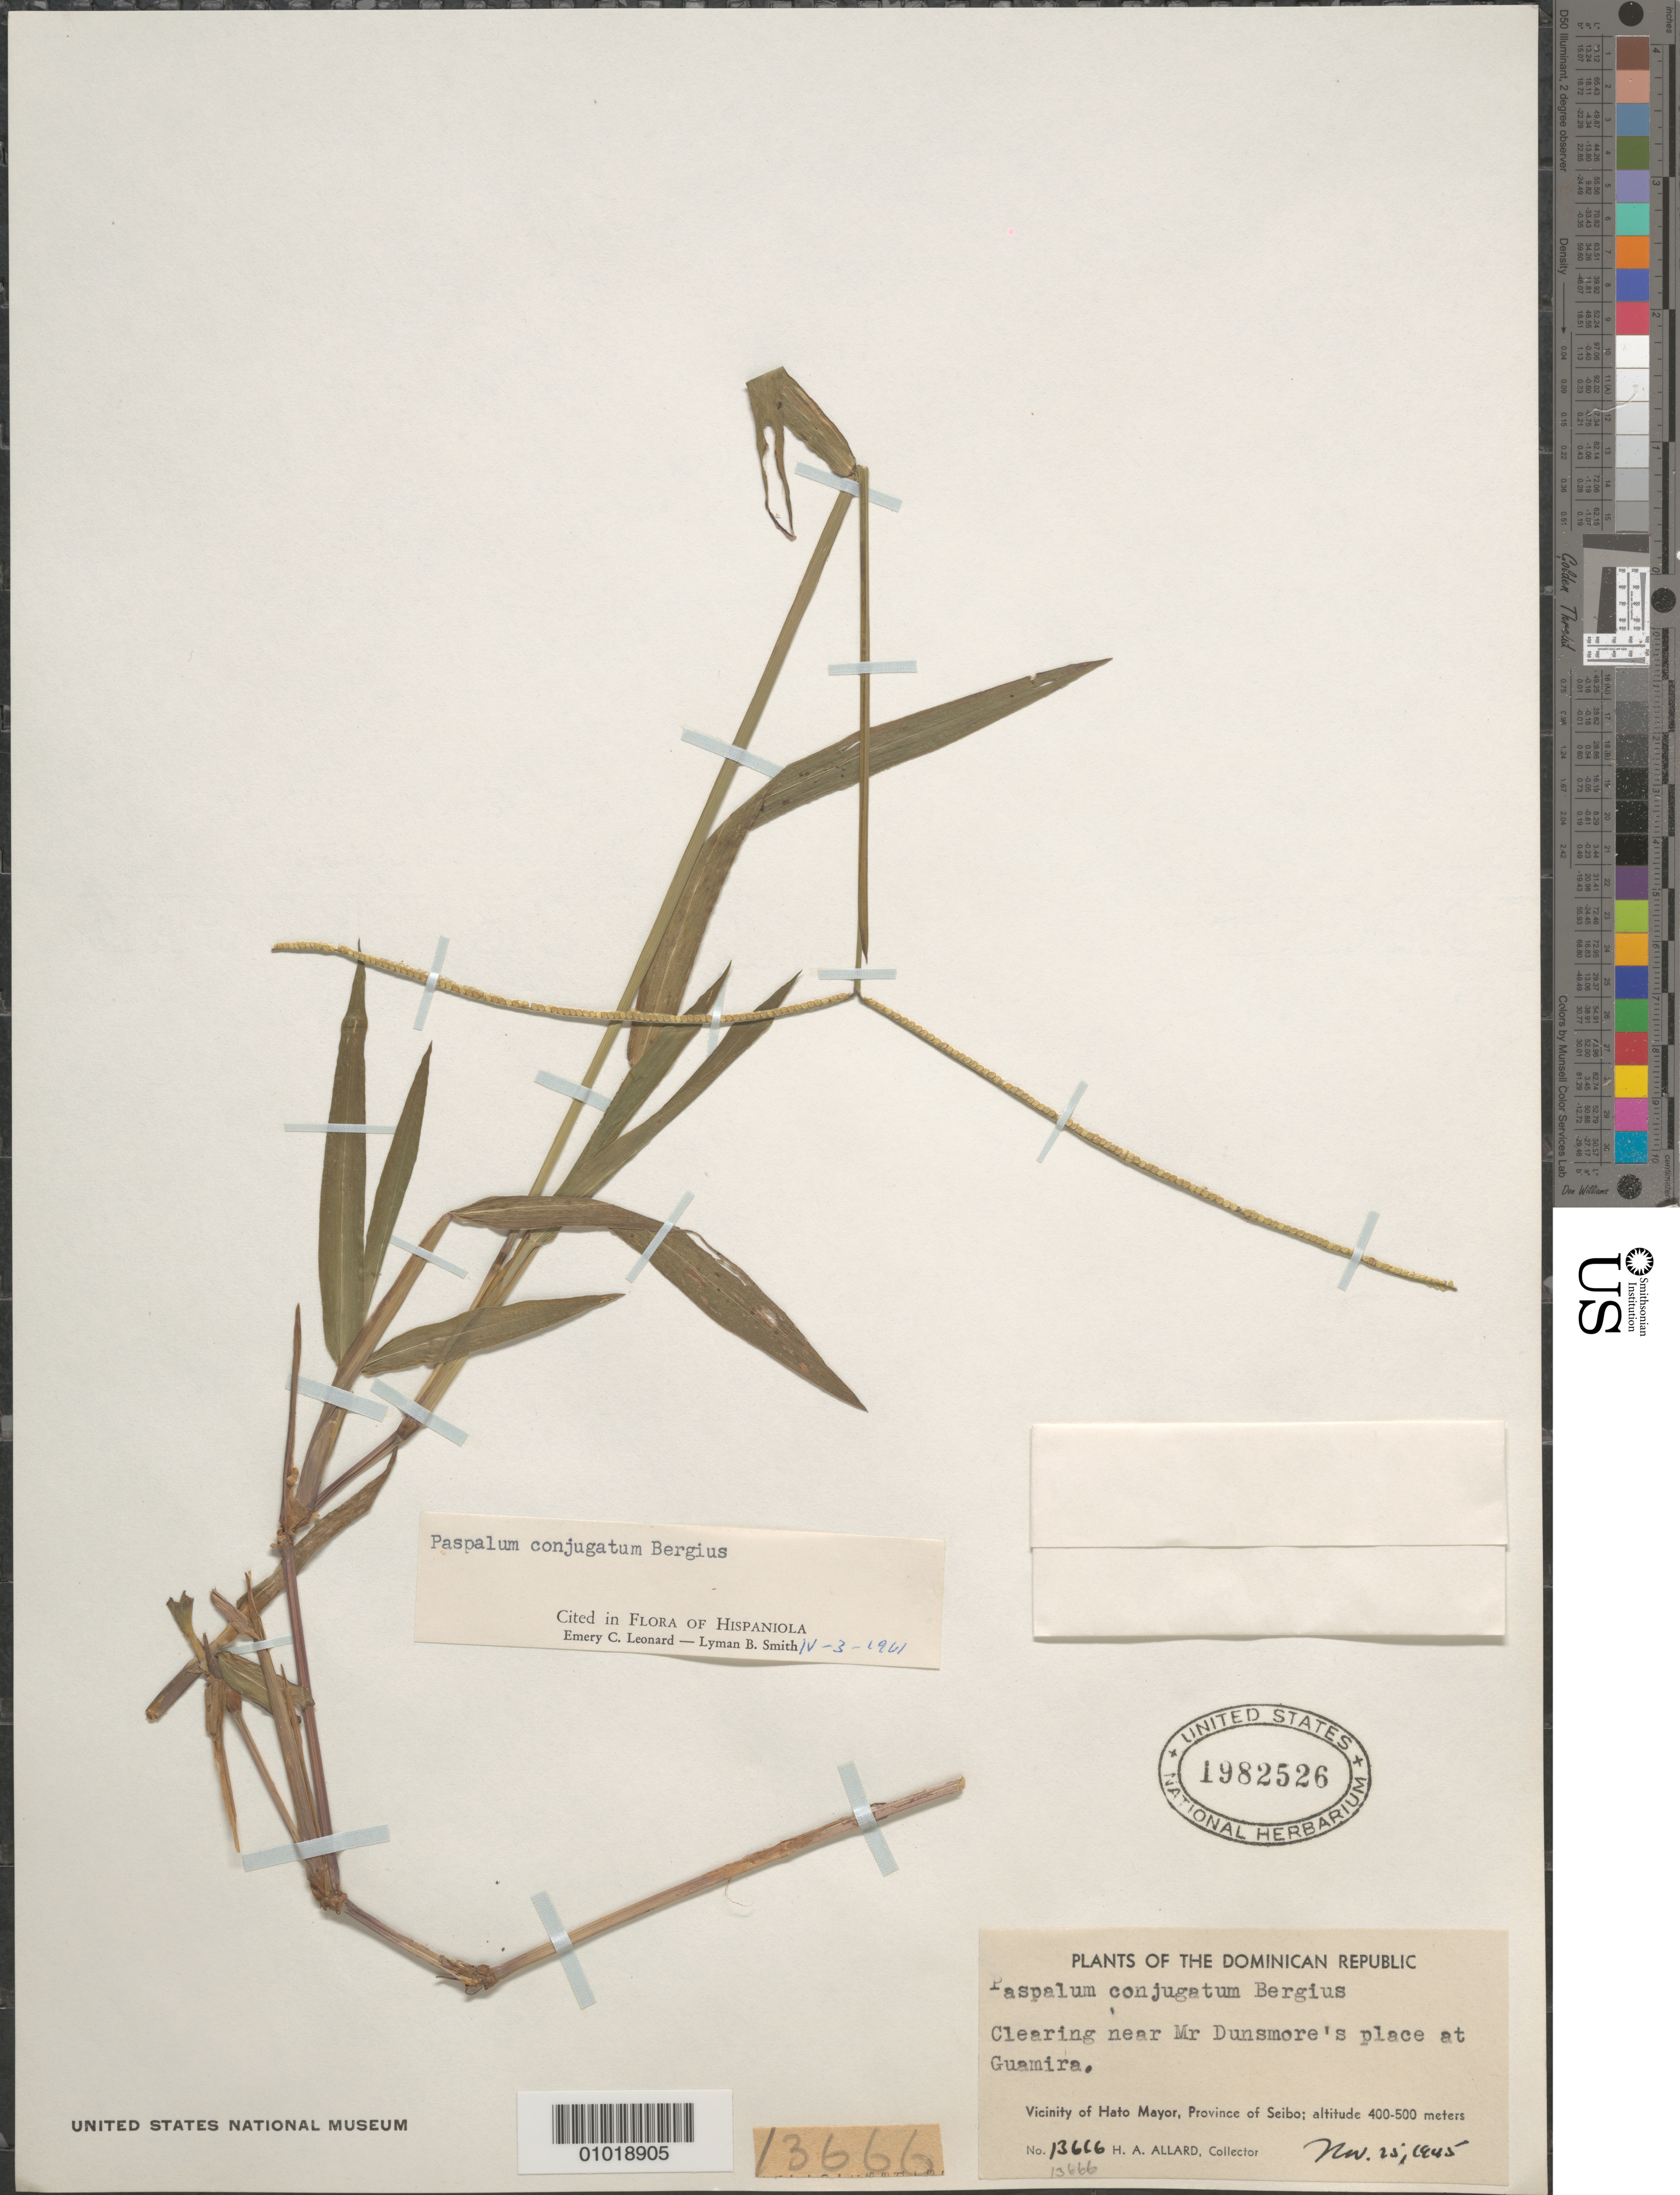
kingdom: Plantae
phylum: Tracheophyta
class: Liliopsida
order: Poales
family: Poaceae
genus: Paspalum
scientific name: Paspalum conjugatum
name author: P.J. Bergius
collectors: H. A. Allard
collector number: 13666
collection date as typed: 25 Nov 1945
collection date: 1945-11-25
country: Dominican Republic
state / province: Hato Mayor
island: Hispaniola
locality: Vic. of Hato Mayor [city], clearing near Mr. Dunsmore's place at Guamira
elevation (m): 400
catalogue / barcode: US 1982526